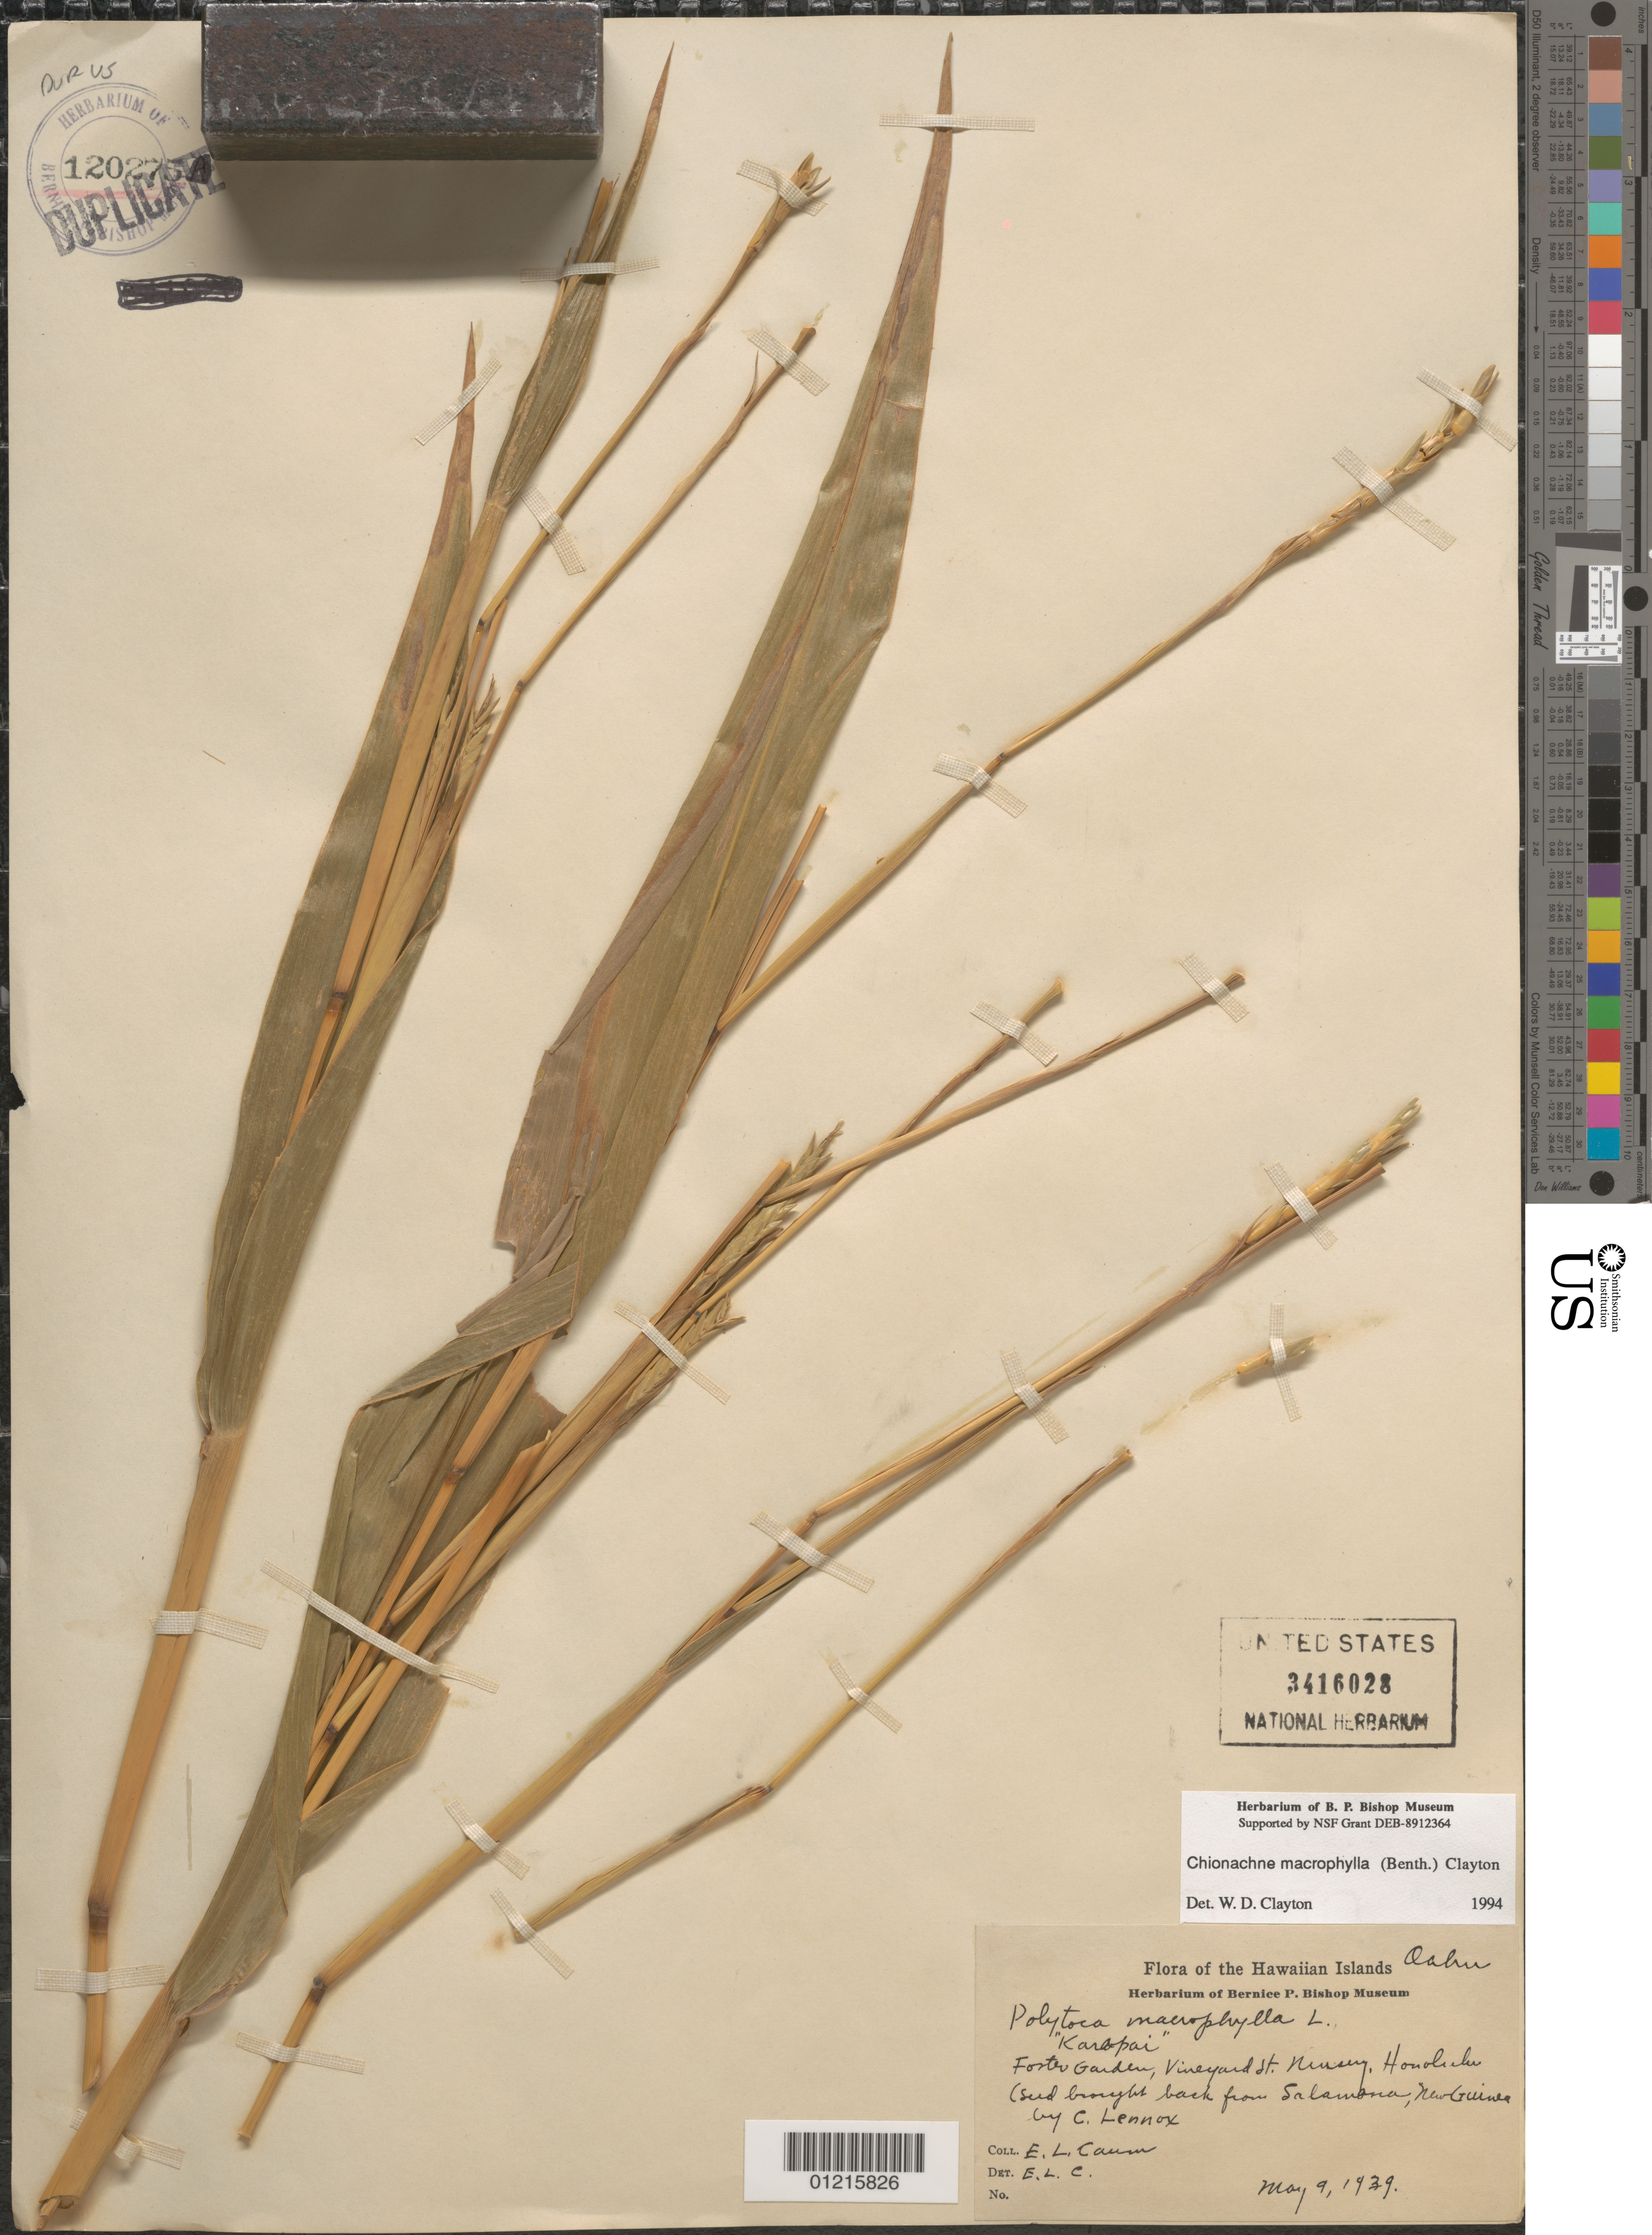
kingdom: Plantae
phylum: Tracheophyta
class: Liliopsida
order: Poales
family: Poaceae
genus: Chionachne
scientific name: Chionachne macrophylla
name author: (Benth.) Clayton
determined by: Clayton, W. D.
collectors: E. L. Caum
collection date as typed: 9 May 1939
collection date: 1939-05-09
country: United States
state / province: Hawaii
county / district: Honolulu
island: Oahu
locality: Honolulu, Foster Garden, Vineyard St. nursery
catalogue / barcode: US 3416028